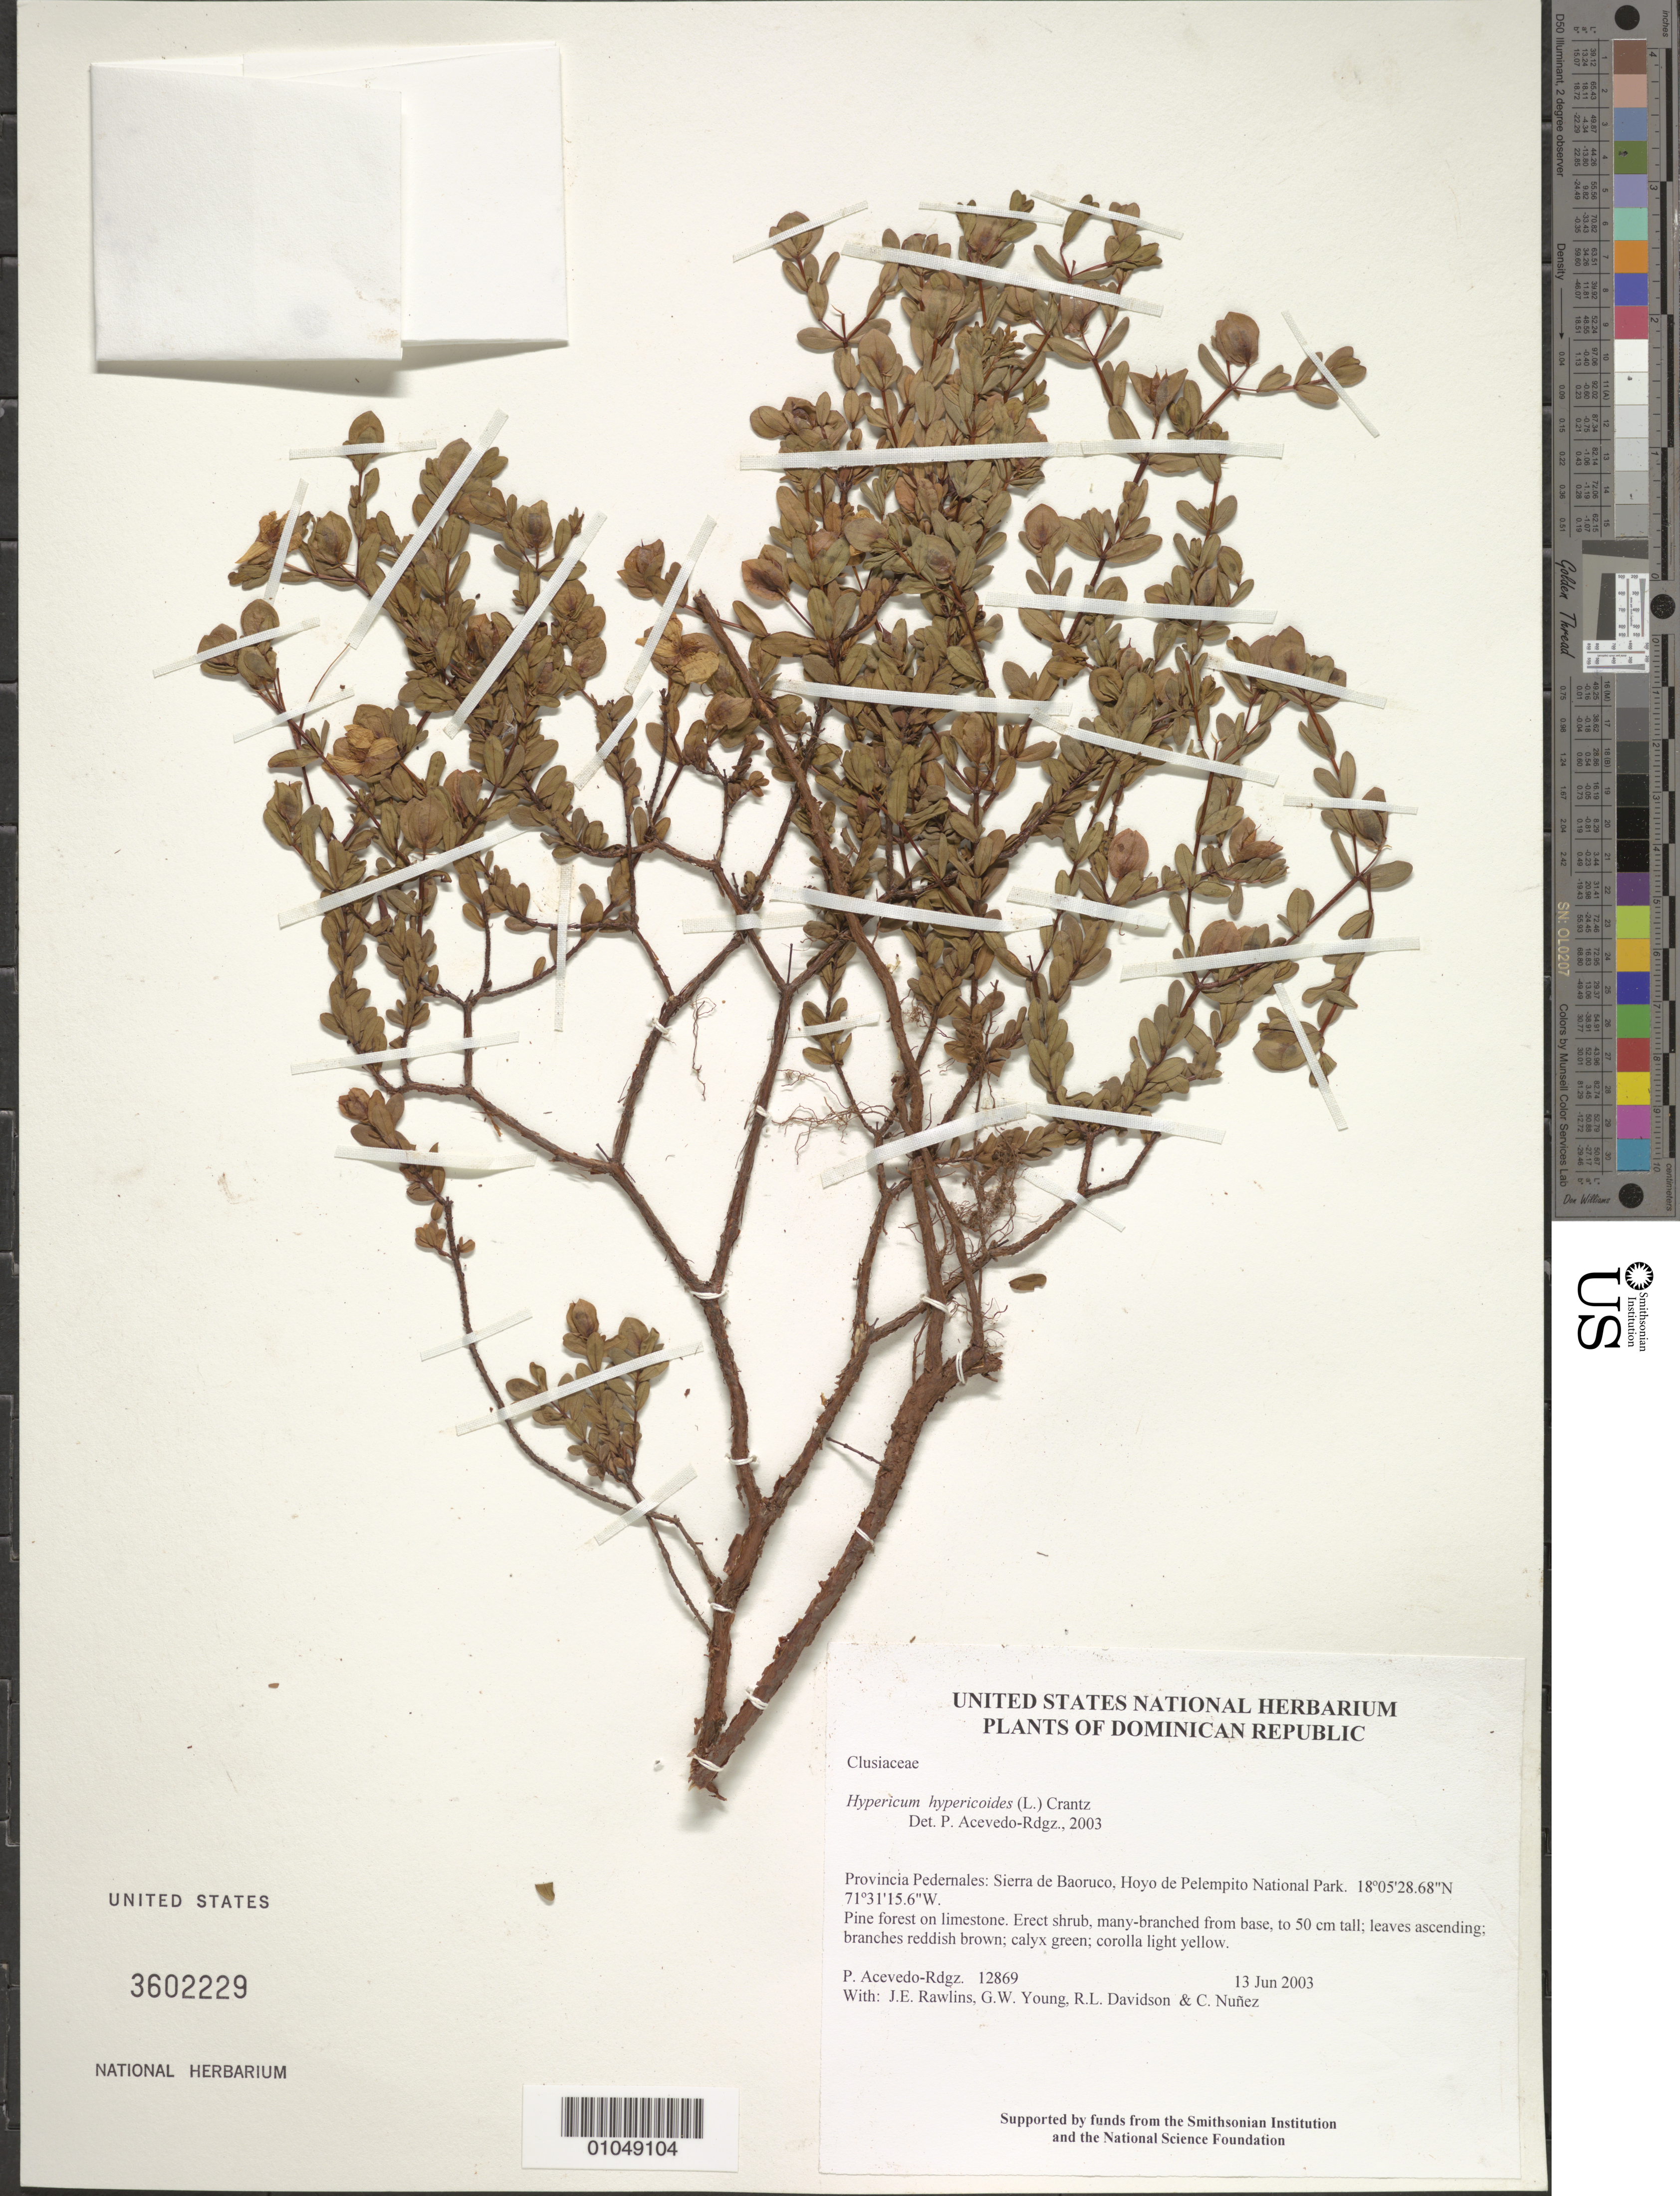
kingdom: Plantae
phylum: Tracheophyta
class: Magnoliopsida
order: Malpighiales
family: Hypericaceae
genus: Hypericum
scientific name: Hypericum hypericoides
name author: (L.) Crantz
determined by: Acevedo-Rodríguez, P., (BOT), Smithsonian Institution - National Museum of Natural History (UNITED STATES)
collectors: P. Acevedo-Rodr., J. Rawlins, G. Young, R. Davidson & C. Nunez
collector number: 12869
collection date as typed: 13 Jun 2003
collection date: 2003-06-13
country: Dominican Republic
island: Hispaniola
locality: Provincia Pedernales: Sierra de Baoruco, Hoyo de Pelempito National Park.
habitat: Pine forest on limestone.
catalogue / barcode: US 3602229